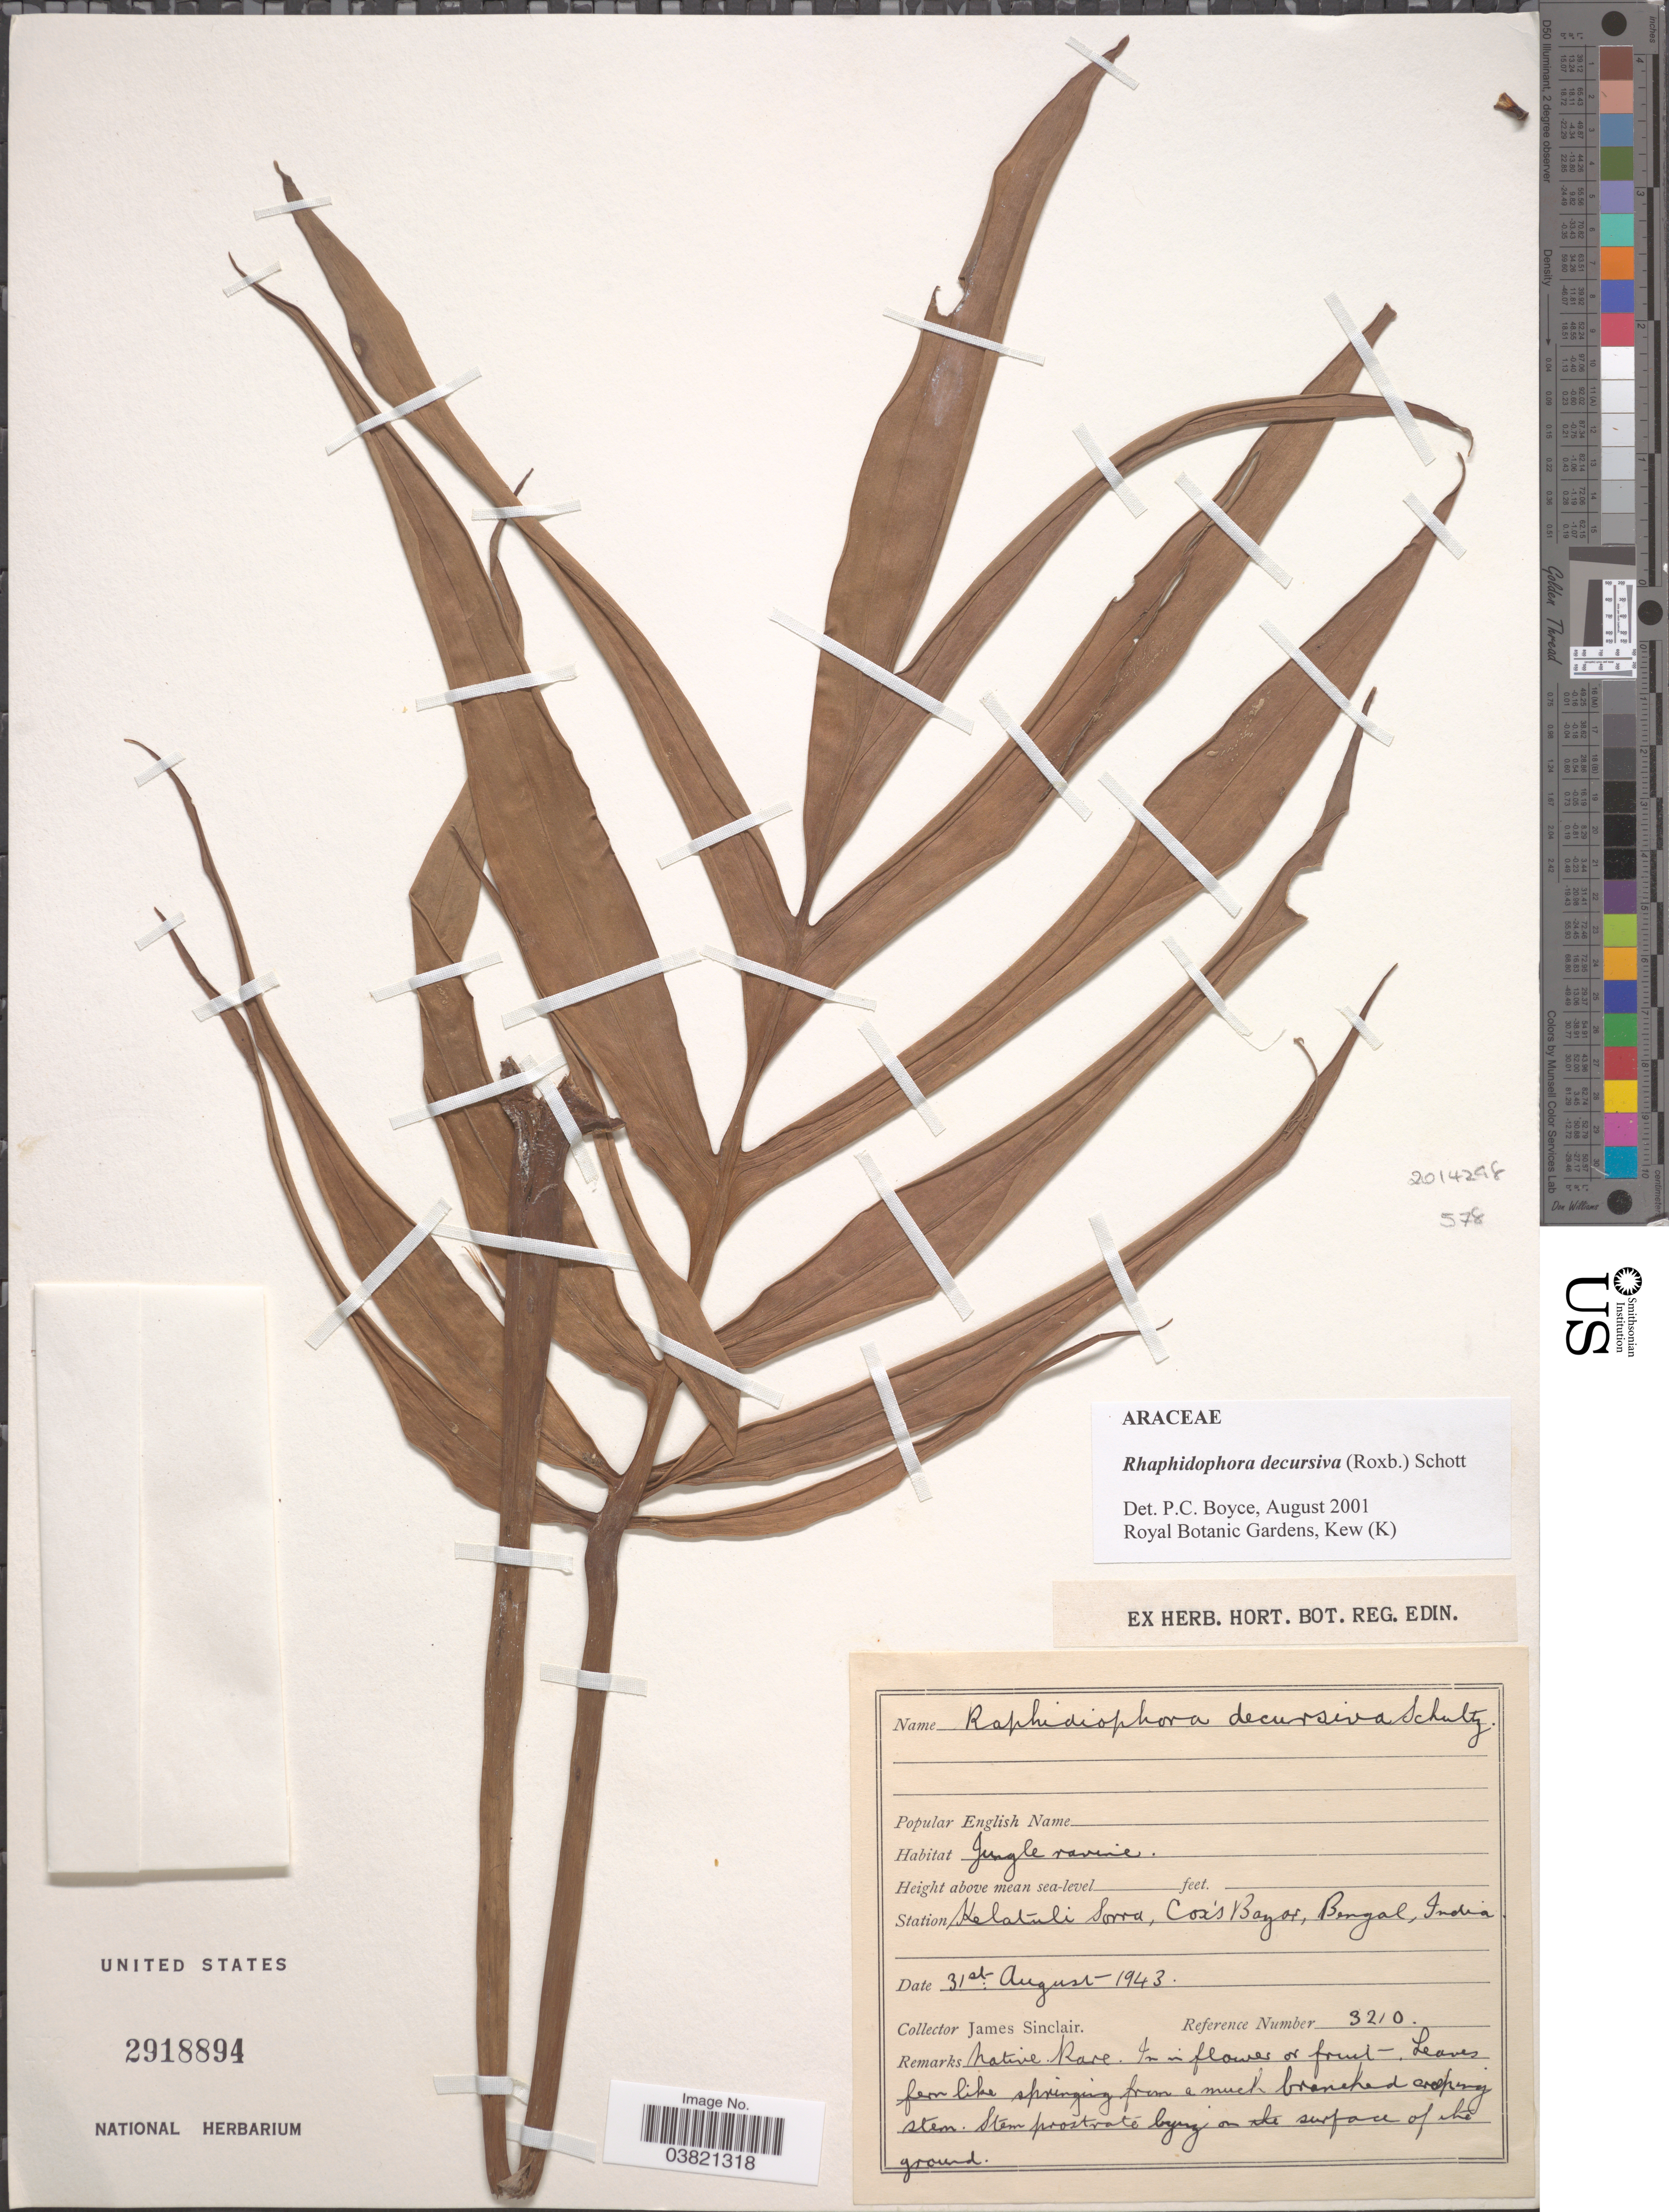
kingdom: Plantae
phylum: Tracheophyta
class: Liliopsida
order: Alismatales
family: Araceae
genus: Rhaphidophora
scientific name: Rhaphidophora decursiva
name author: (Roxb.) Schott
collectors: J. Sinclair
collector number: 3210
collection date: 1943-08-31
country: Bangladesh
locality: Station Kelatuli Sorra, Cox's Bazar, Bengal.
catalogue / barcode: US 2918894